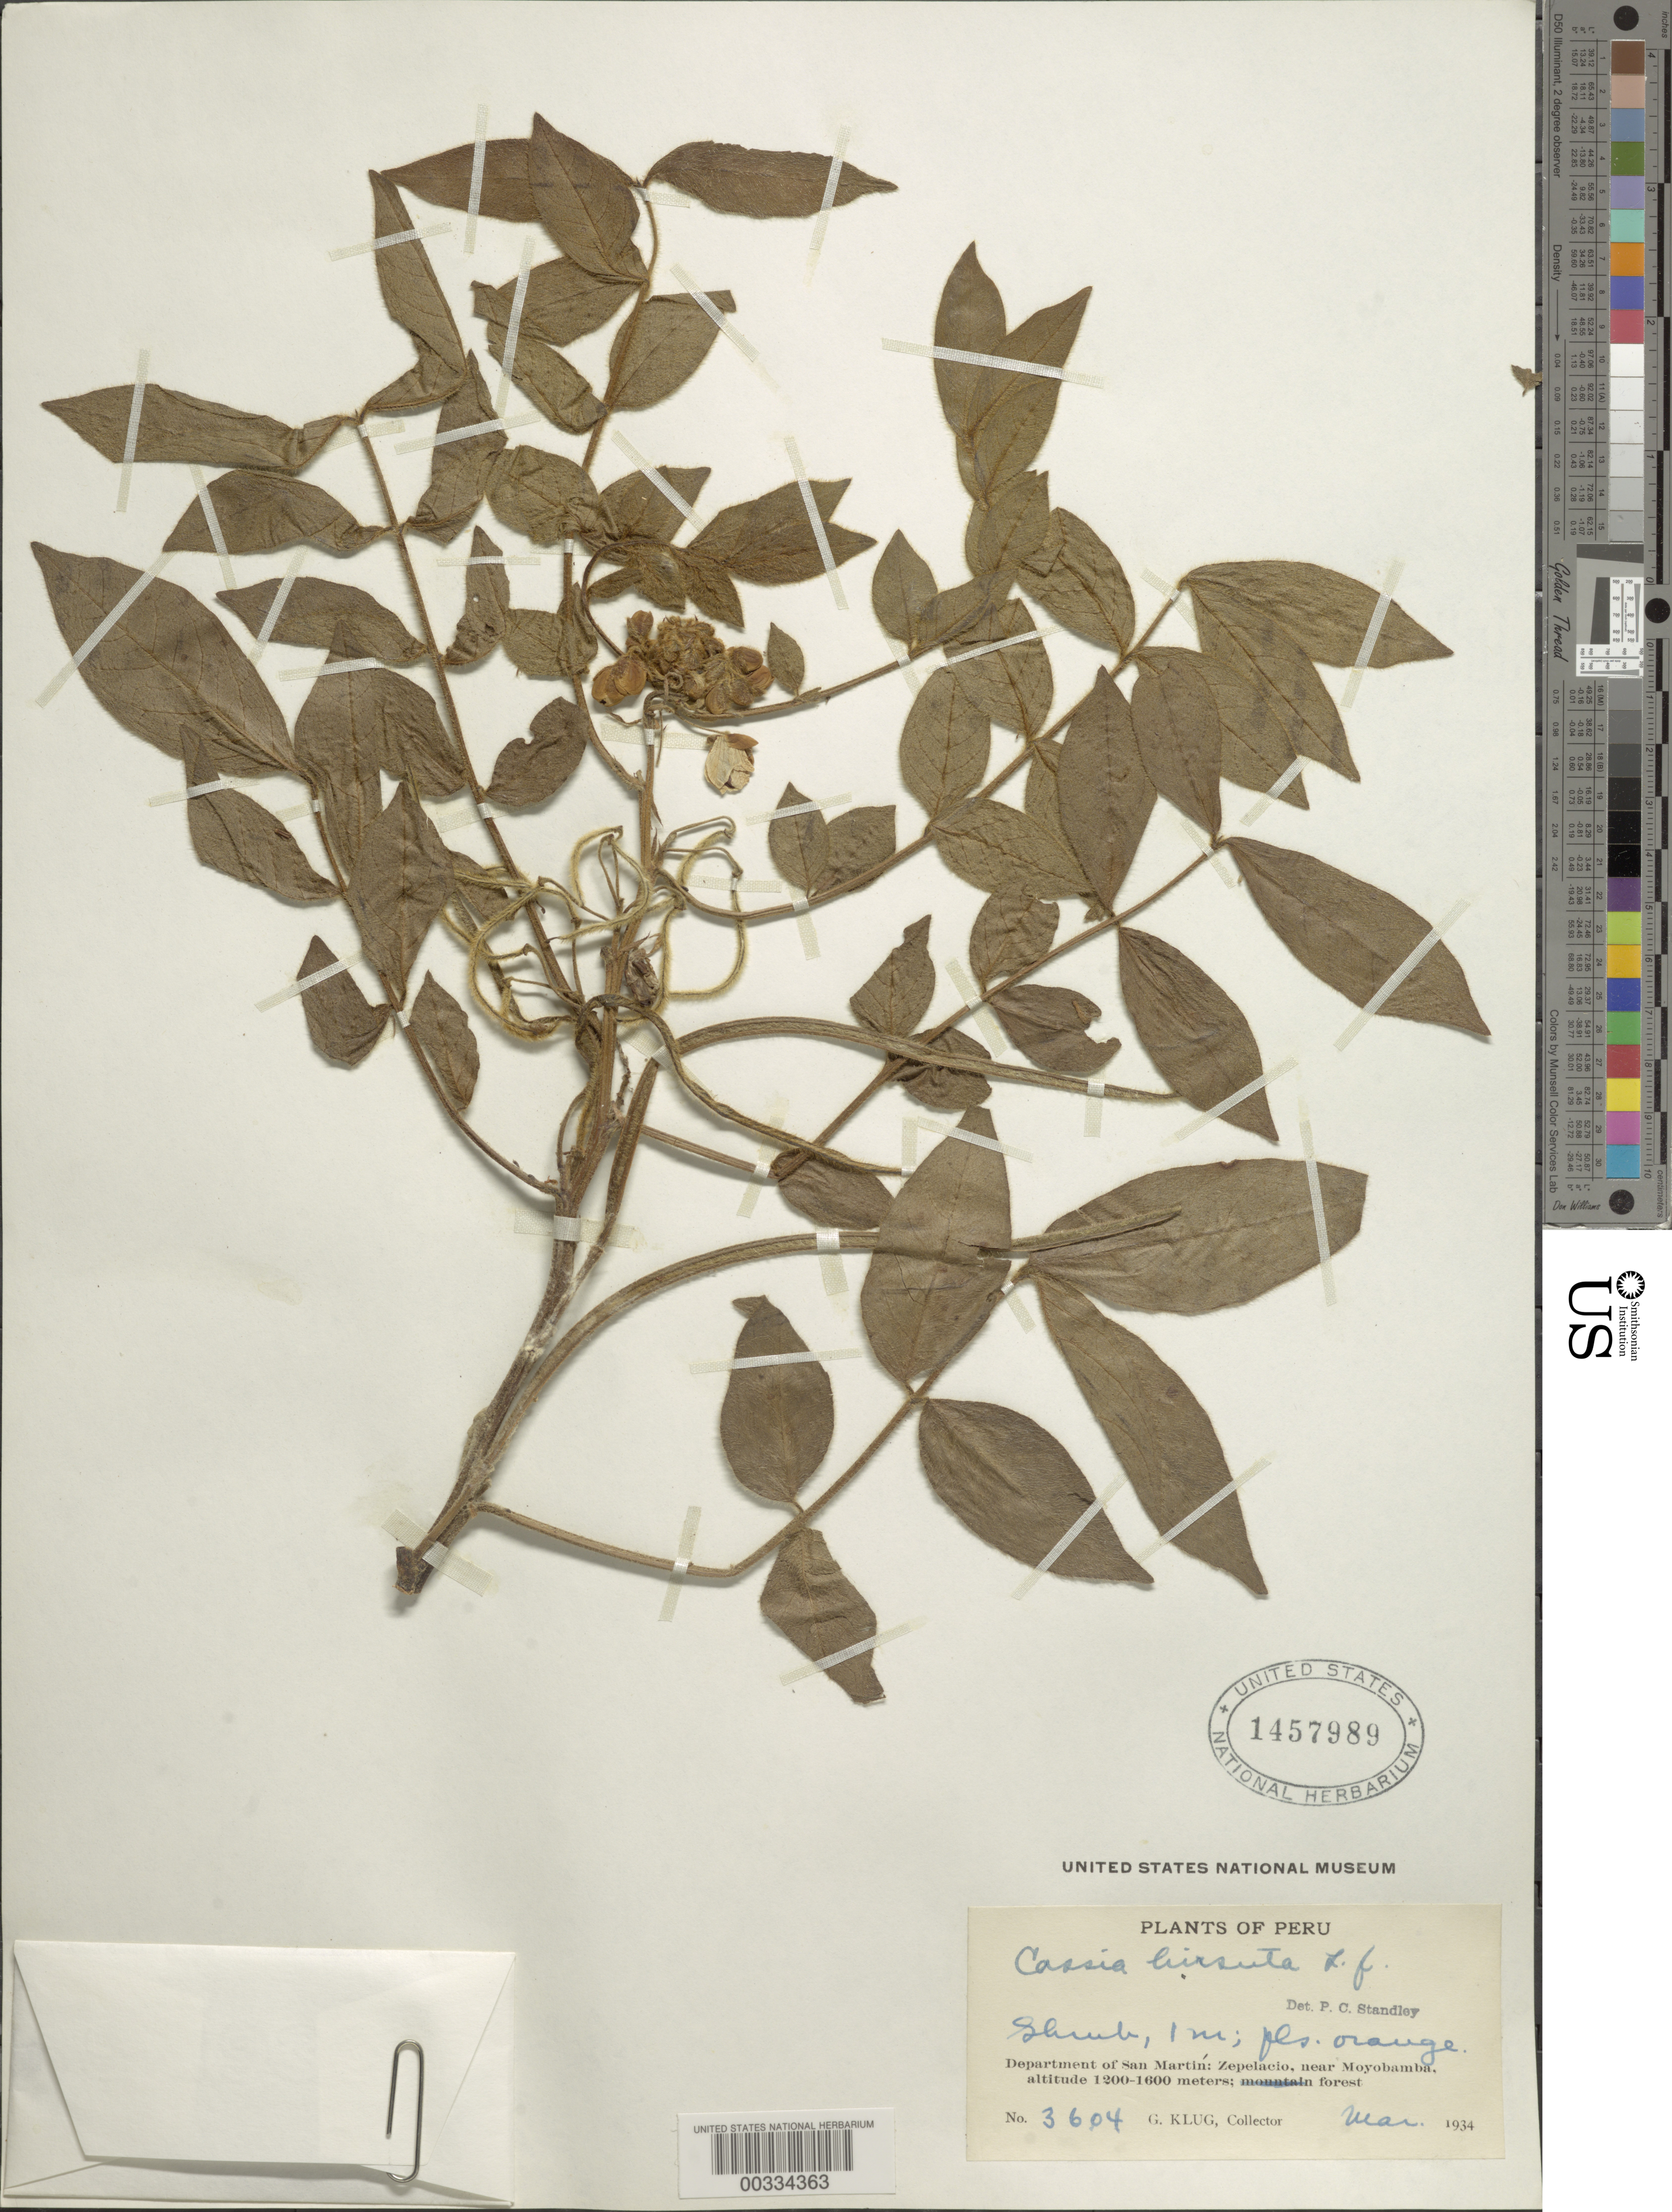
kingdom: Plantae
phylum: Tracheophyta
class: Magnoliopsida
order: Fabales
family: Fabaceae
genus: Senna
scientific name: Senna hirsuta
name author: (L.) H.S. Irwin & Barneby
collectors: G. Klug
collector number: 3604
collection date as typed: Mar 1934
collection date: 1934-03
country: Peru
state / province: San Martín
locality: Zepelacio near moyobamba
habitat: Forest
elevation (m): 1200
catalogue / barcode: US 1457989